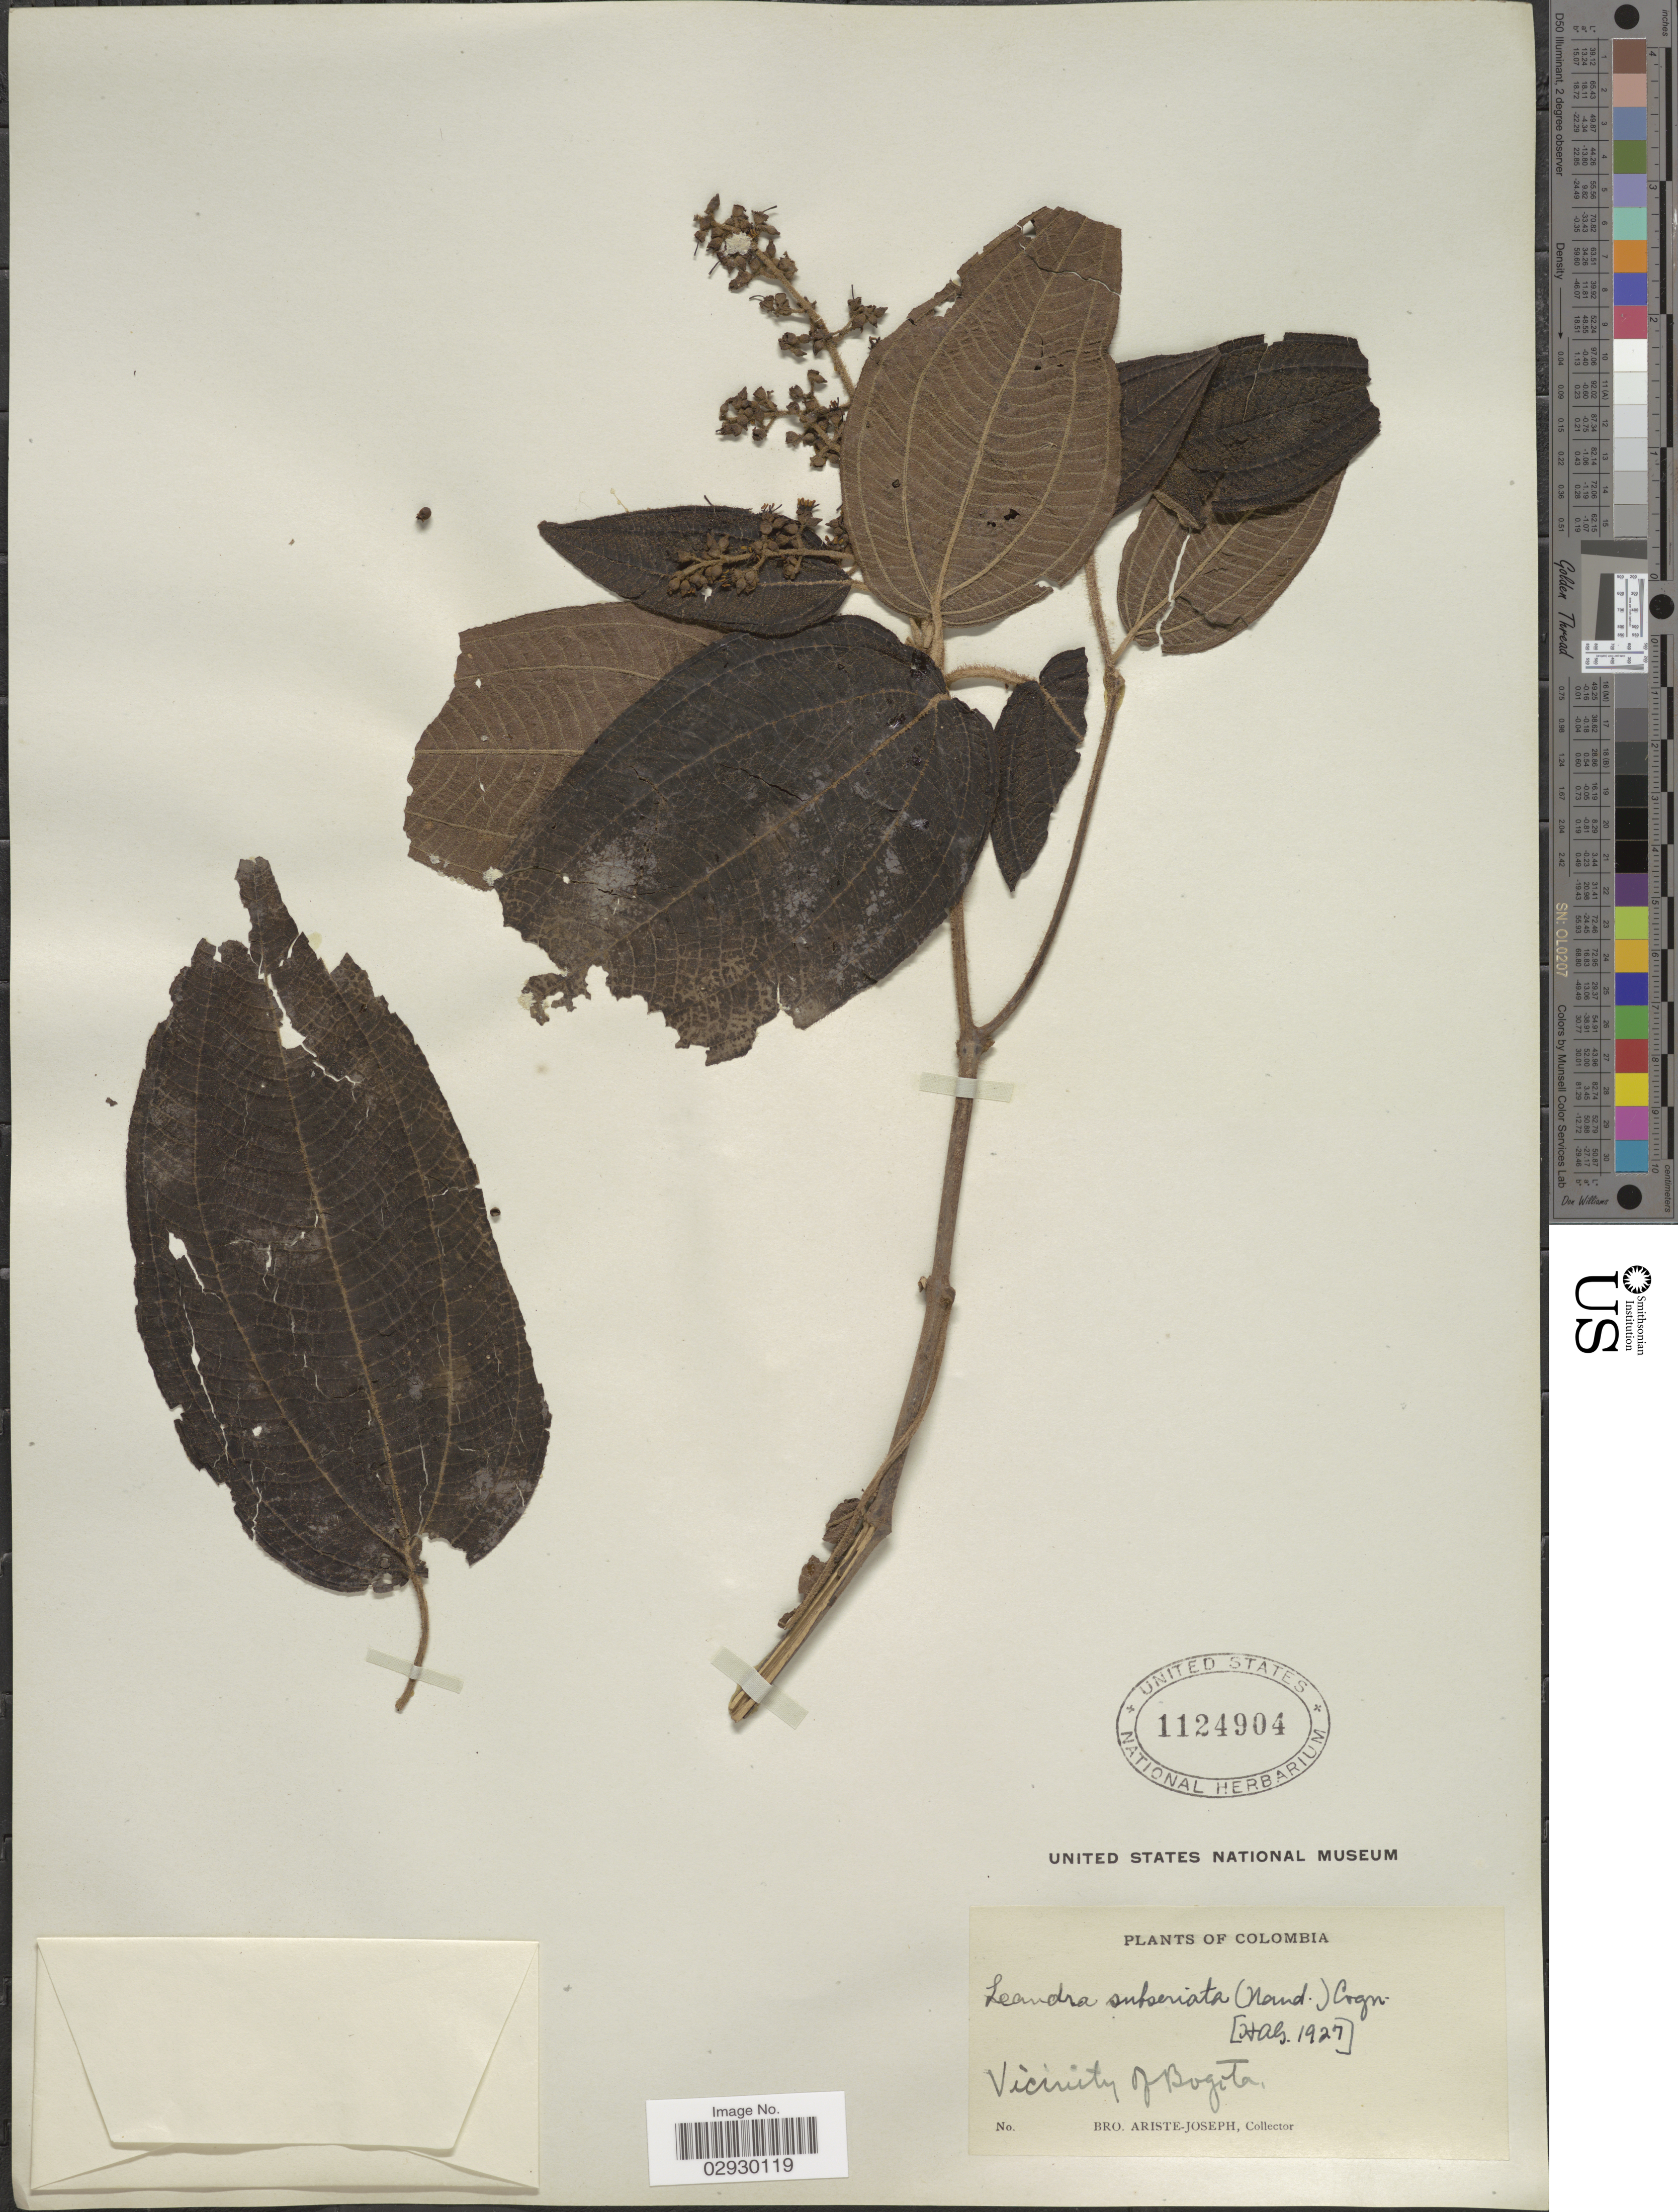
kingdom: Plantae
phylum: Tracheophyta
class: Magnoliopsida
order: Myrtales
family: Melastomataceae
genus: Leandra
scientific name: Leandra subseriata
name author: (Naudin) Cogn.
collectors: Bro. Ariste-Joseph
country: Colombia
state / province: Bogota D.C.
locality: Vicinity of Bogota.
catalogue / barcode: US 1124904